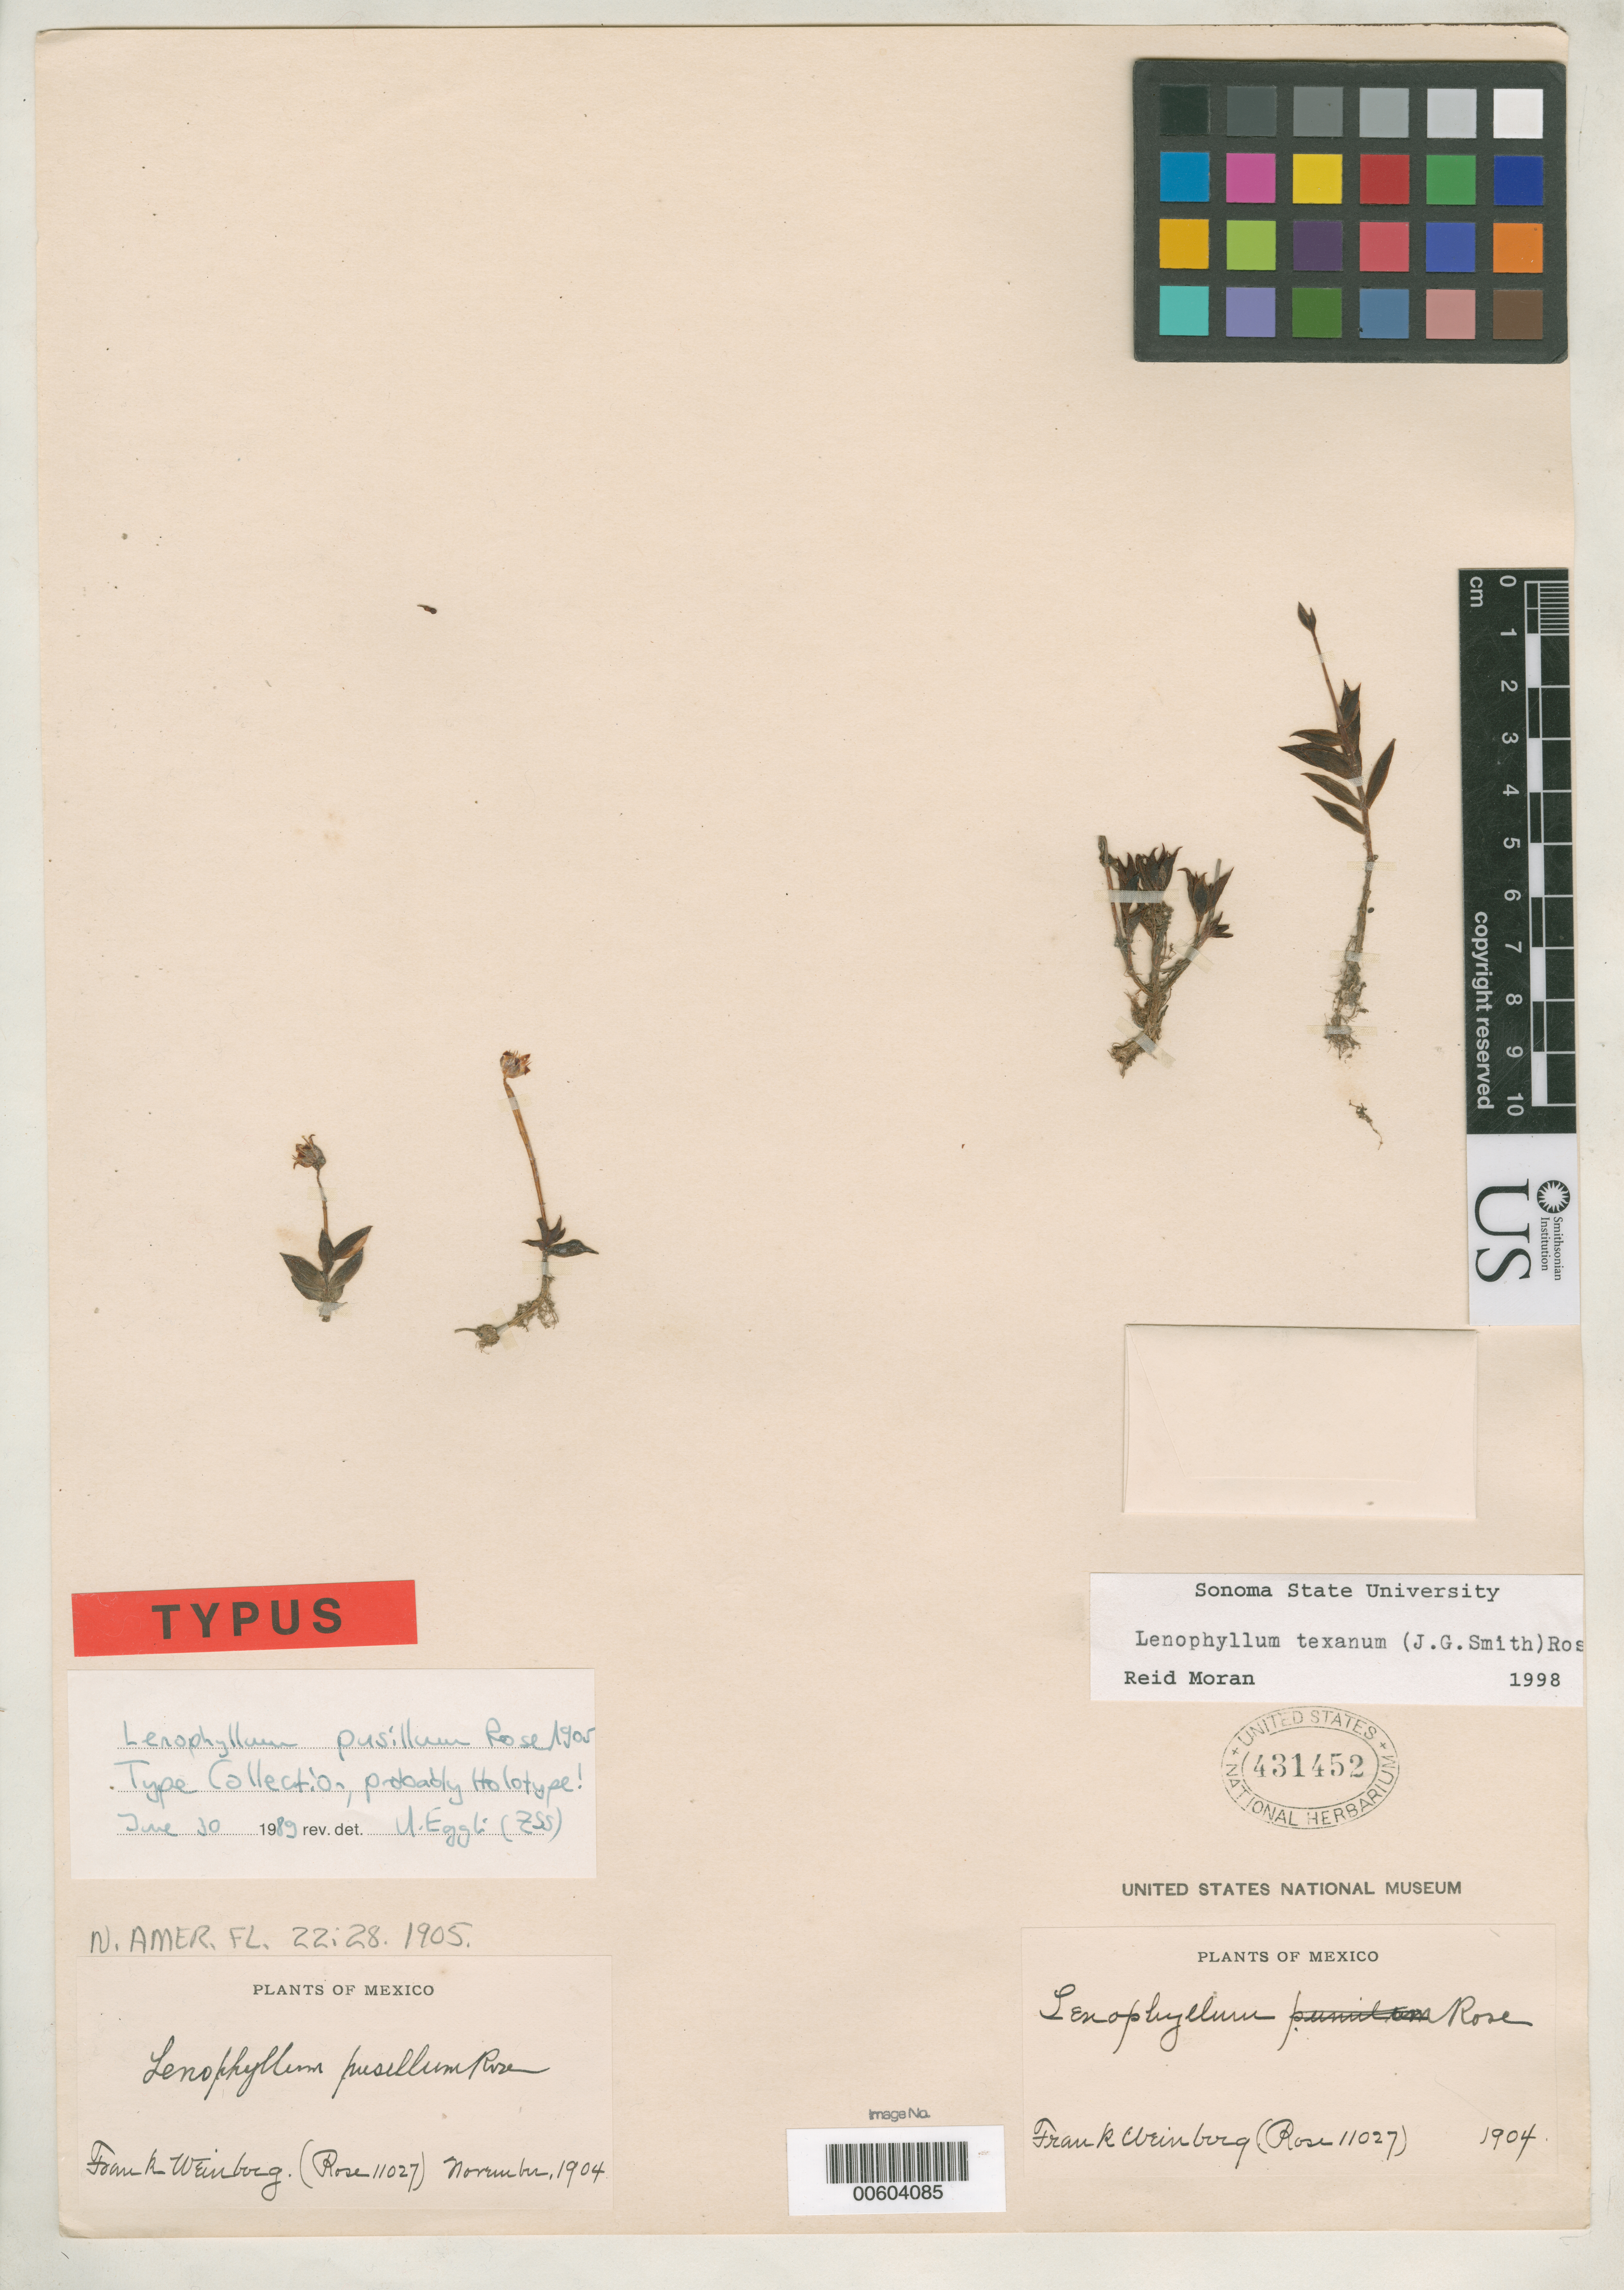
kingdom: Plantae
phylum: Tracheophyta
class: Magnoliopsida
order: Saxifragales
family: Crassulaceae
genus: Lenophyllum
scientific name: Lenophyllum pusillum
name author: Rose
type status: Type Collection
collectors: F. Weinburg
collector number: Rose 11027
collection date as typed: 1904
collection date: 1904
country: Mexico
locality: E of Monserrat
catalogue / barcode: US 431452